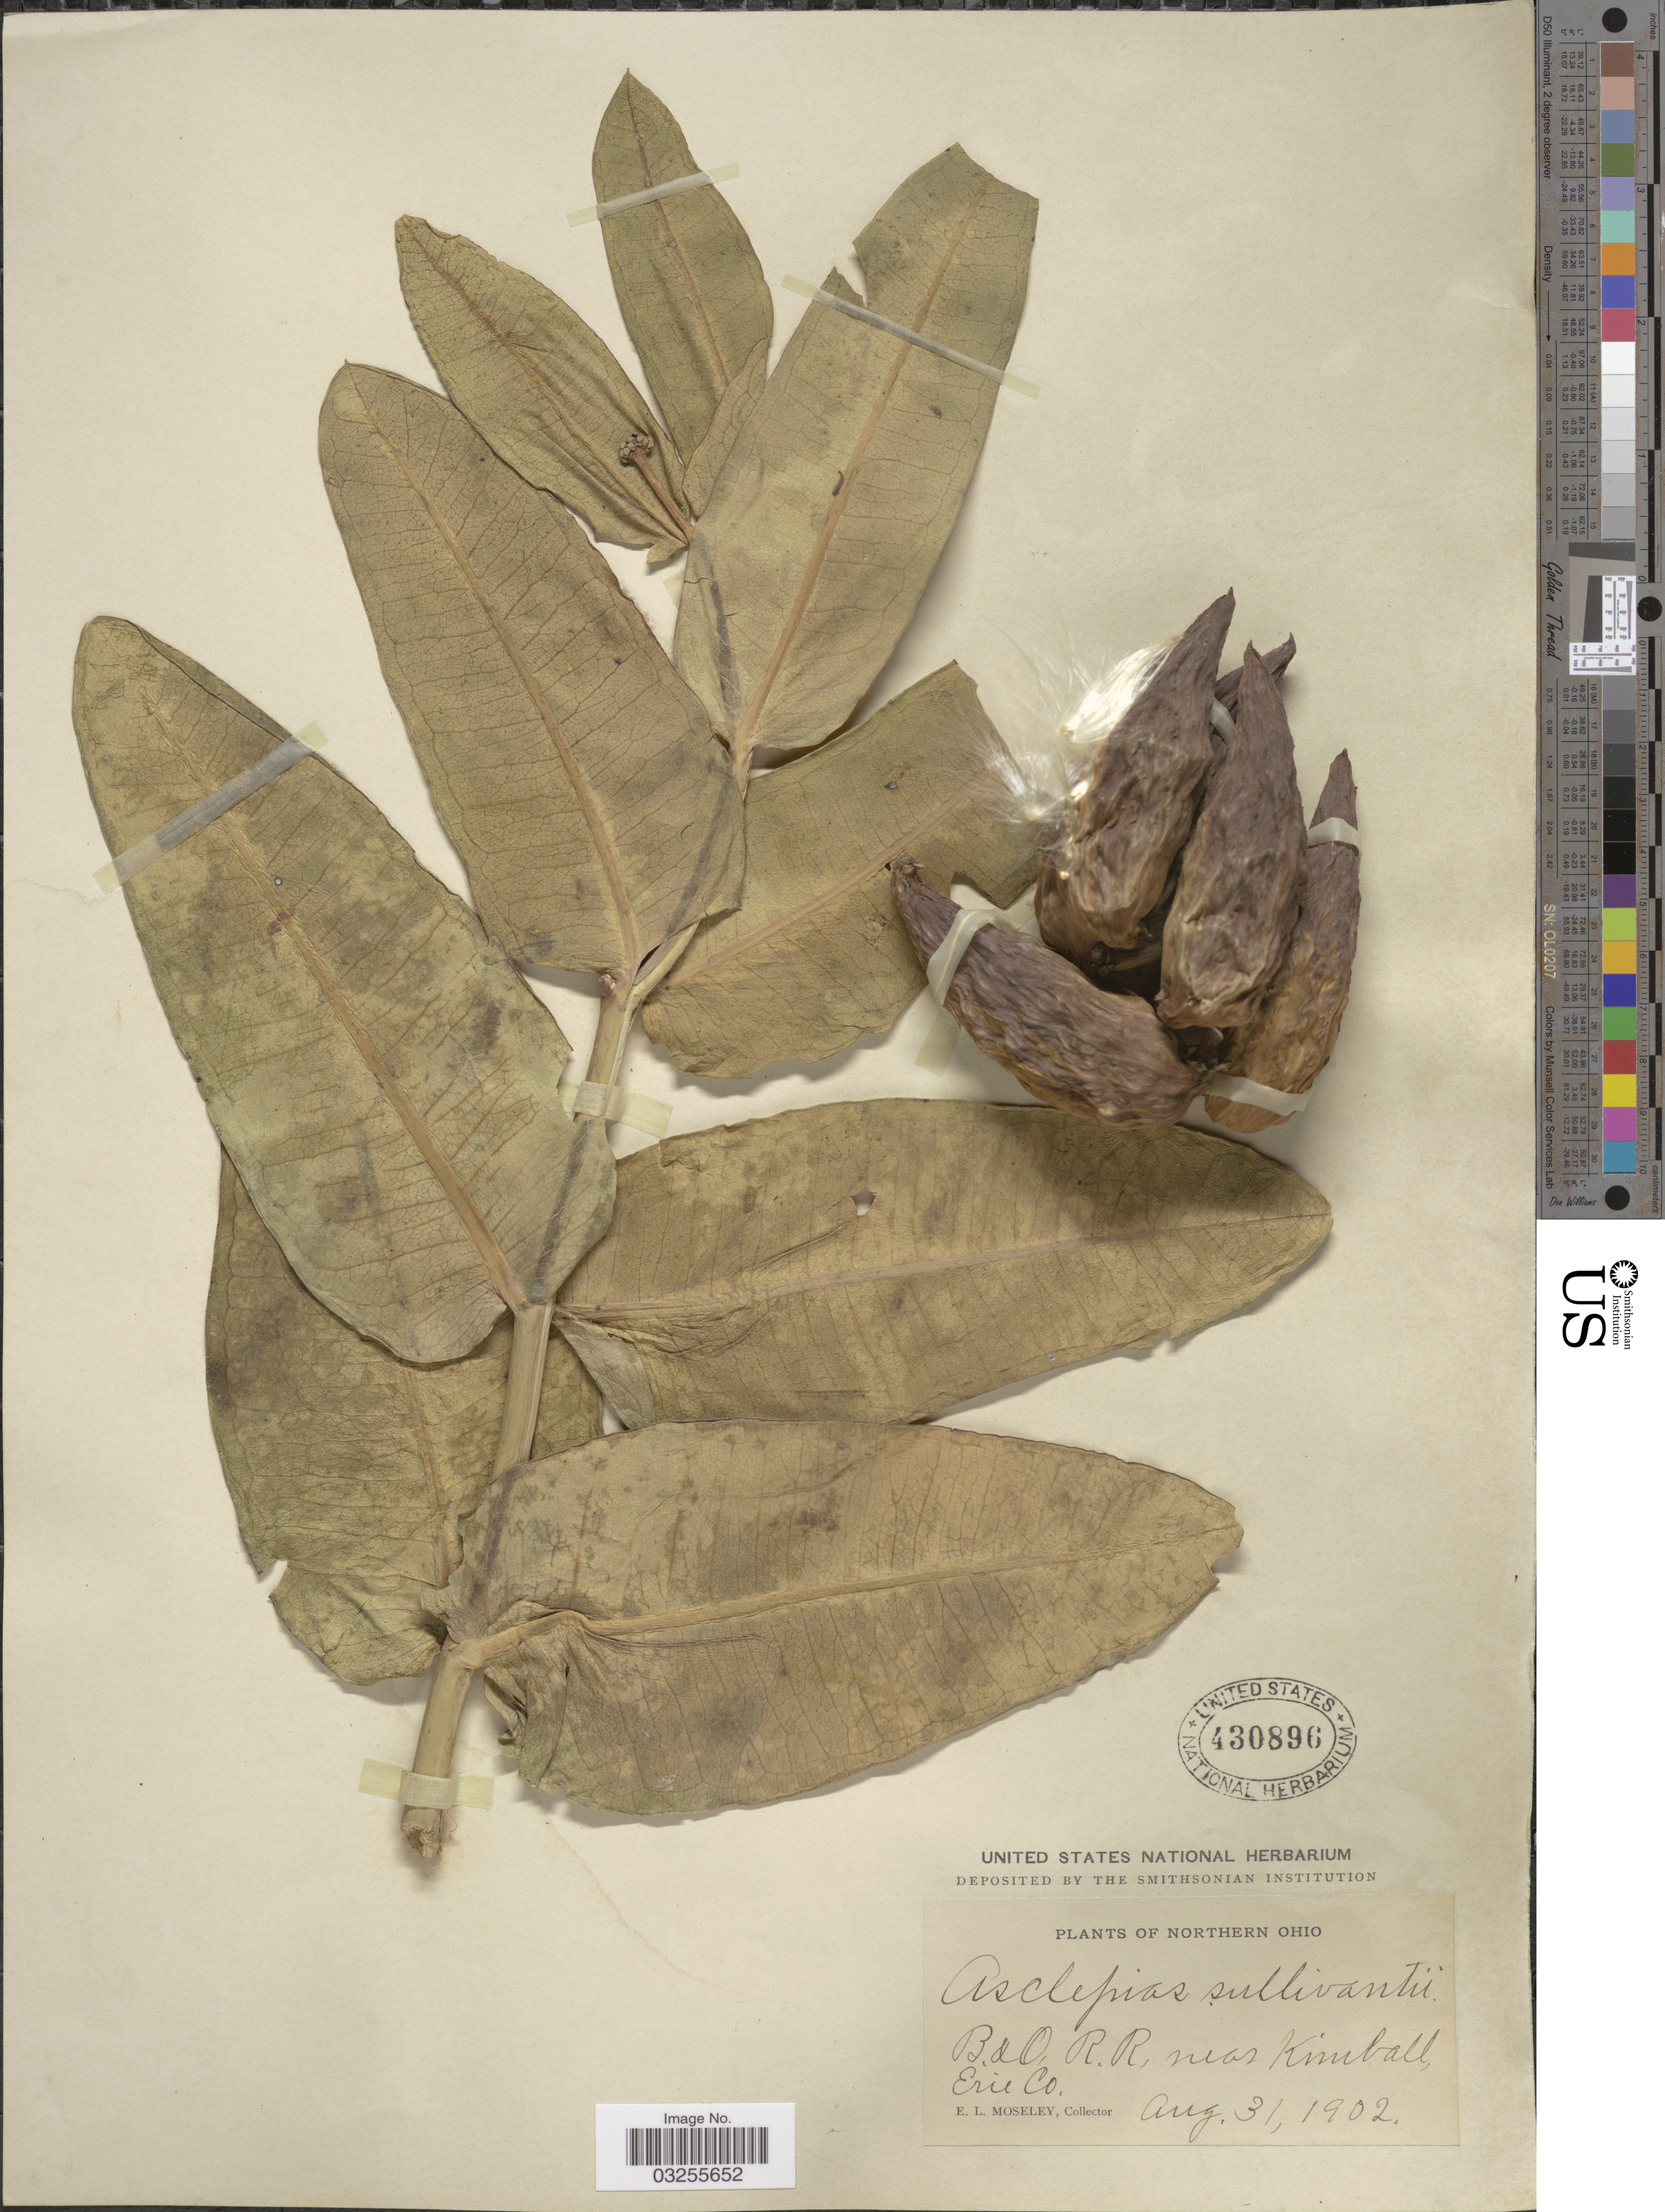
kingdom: Plantae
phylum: Tracheophyta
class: Magnoliopsida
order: Gentianales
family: Apocynaceae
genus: Asclepias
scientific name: Asclepias sullivantii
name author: Engelm. ex A. Gray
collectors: E. Moseley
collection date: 1902-08-31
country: United States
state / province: Ohio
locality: Northern Ohio. B&O R.R, near Kimball, Erie Co.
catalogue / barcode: US 430896